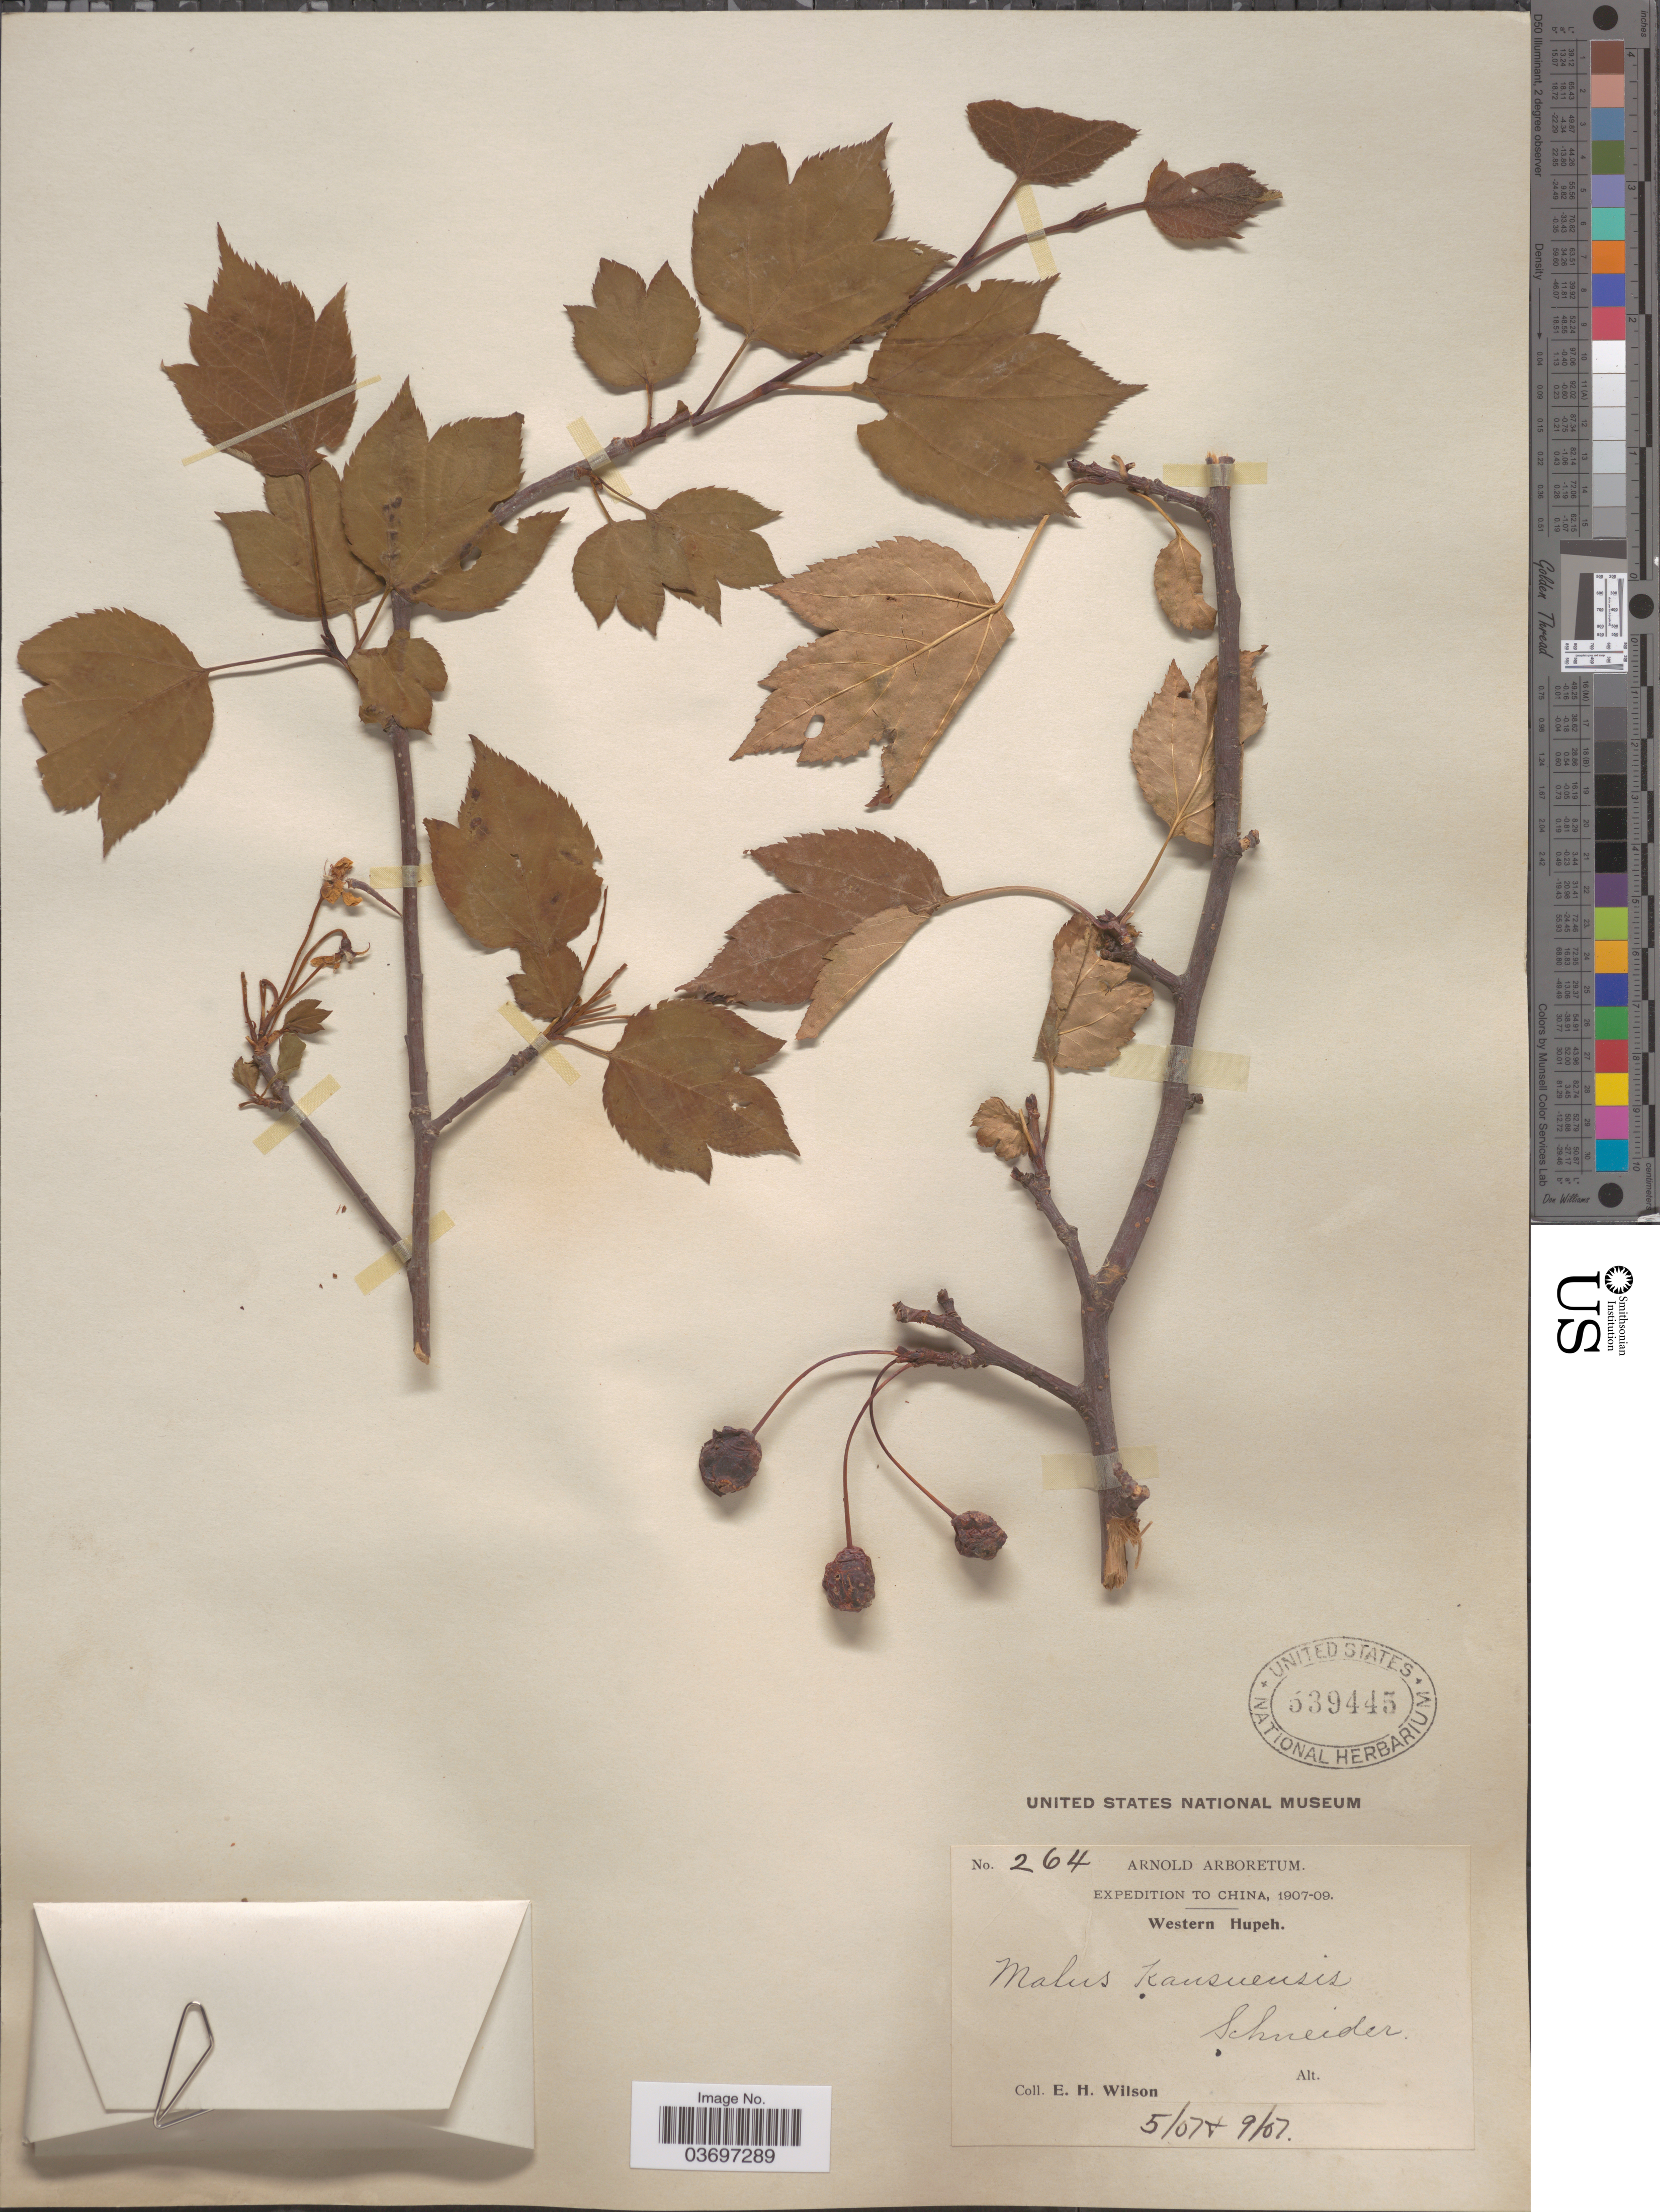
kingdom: Plantae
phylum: Tracheophyta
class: Magnoliopsida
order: Rosales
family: Rosaceae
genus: Malus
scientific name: Malus kansuensis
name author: (Batalin) C.K. Schneid.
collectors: E. Wilson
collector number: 264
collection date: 1907-05/1907-09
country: China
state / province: Hubei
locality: Western Hupeh.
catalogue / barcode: US 539445